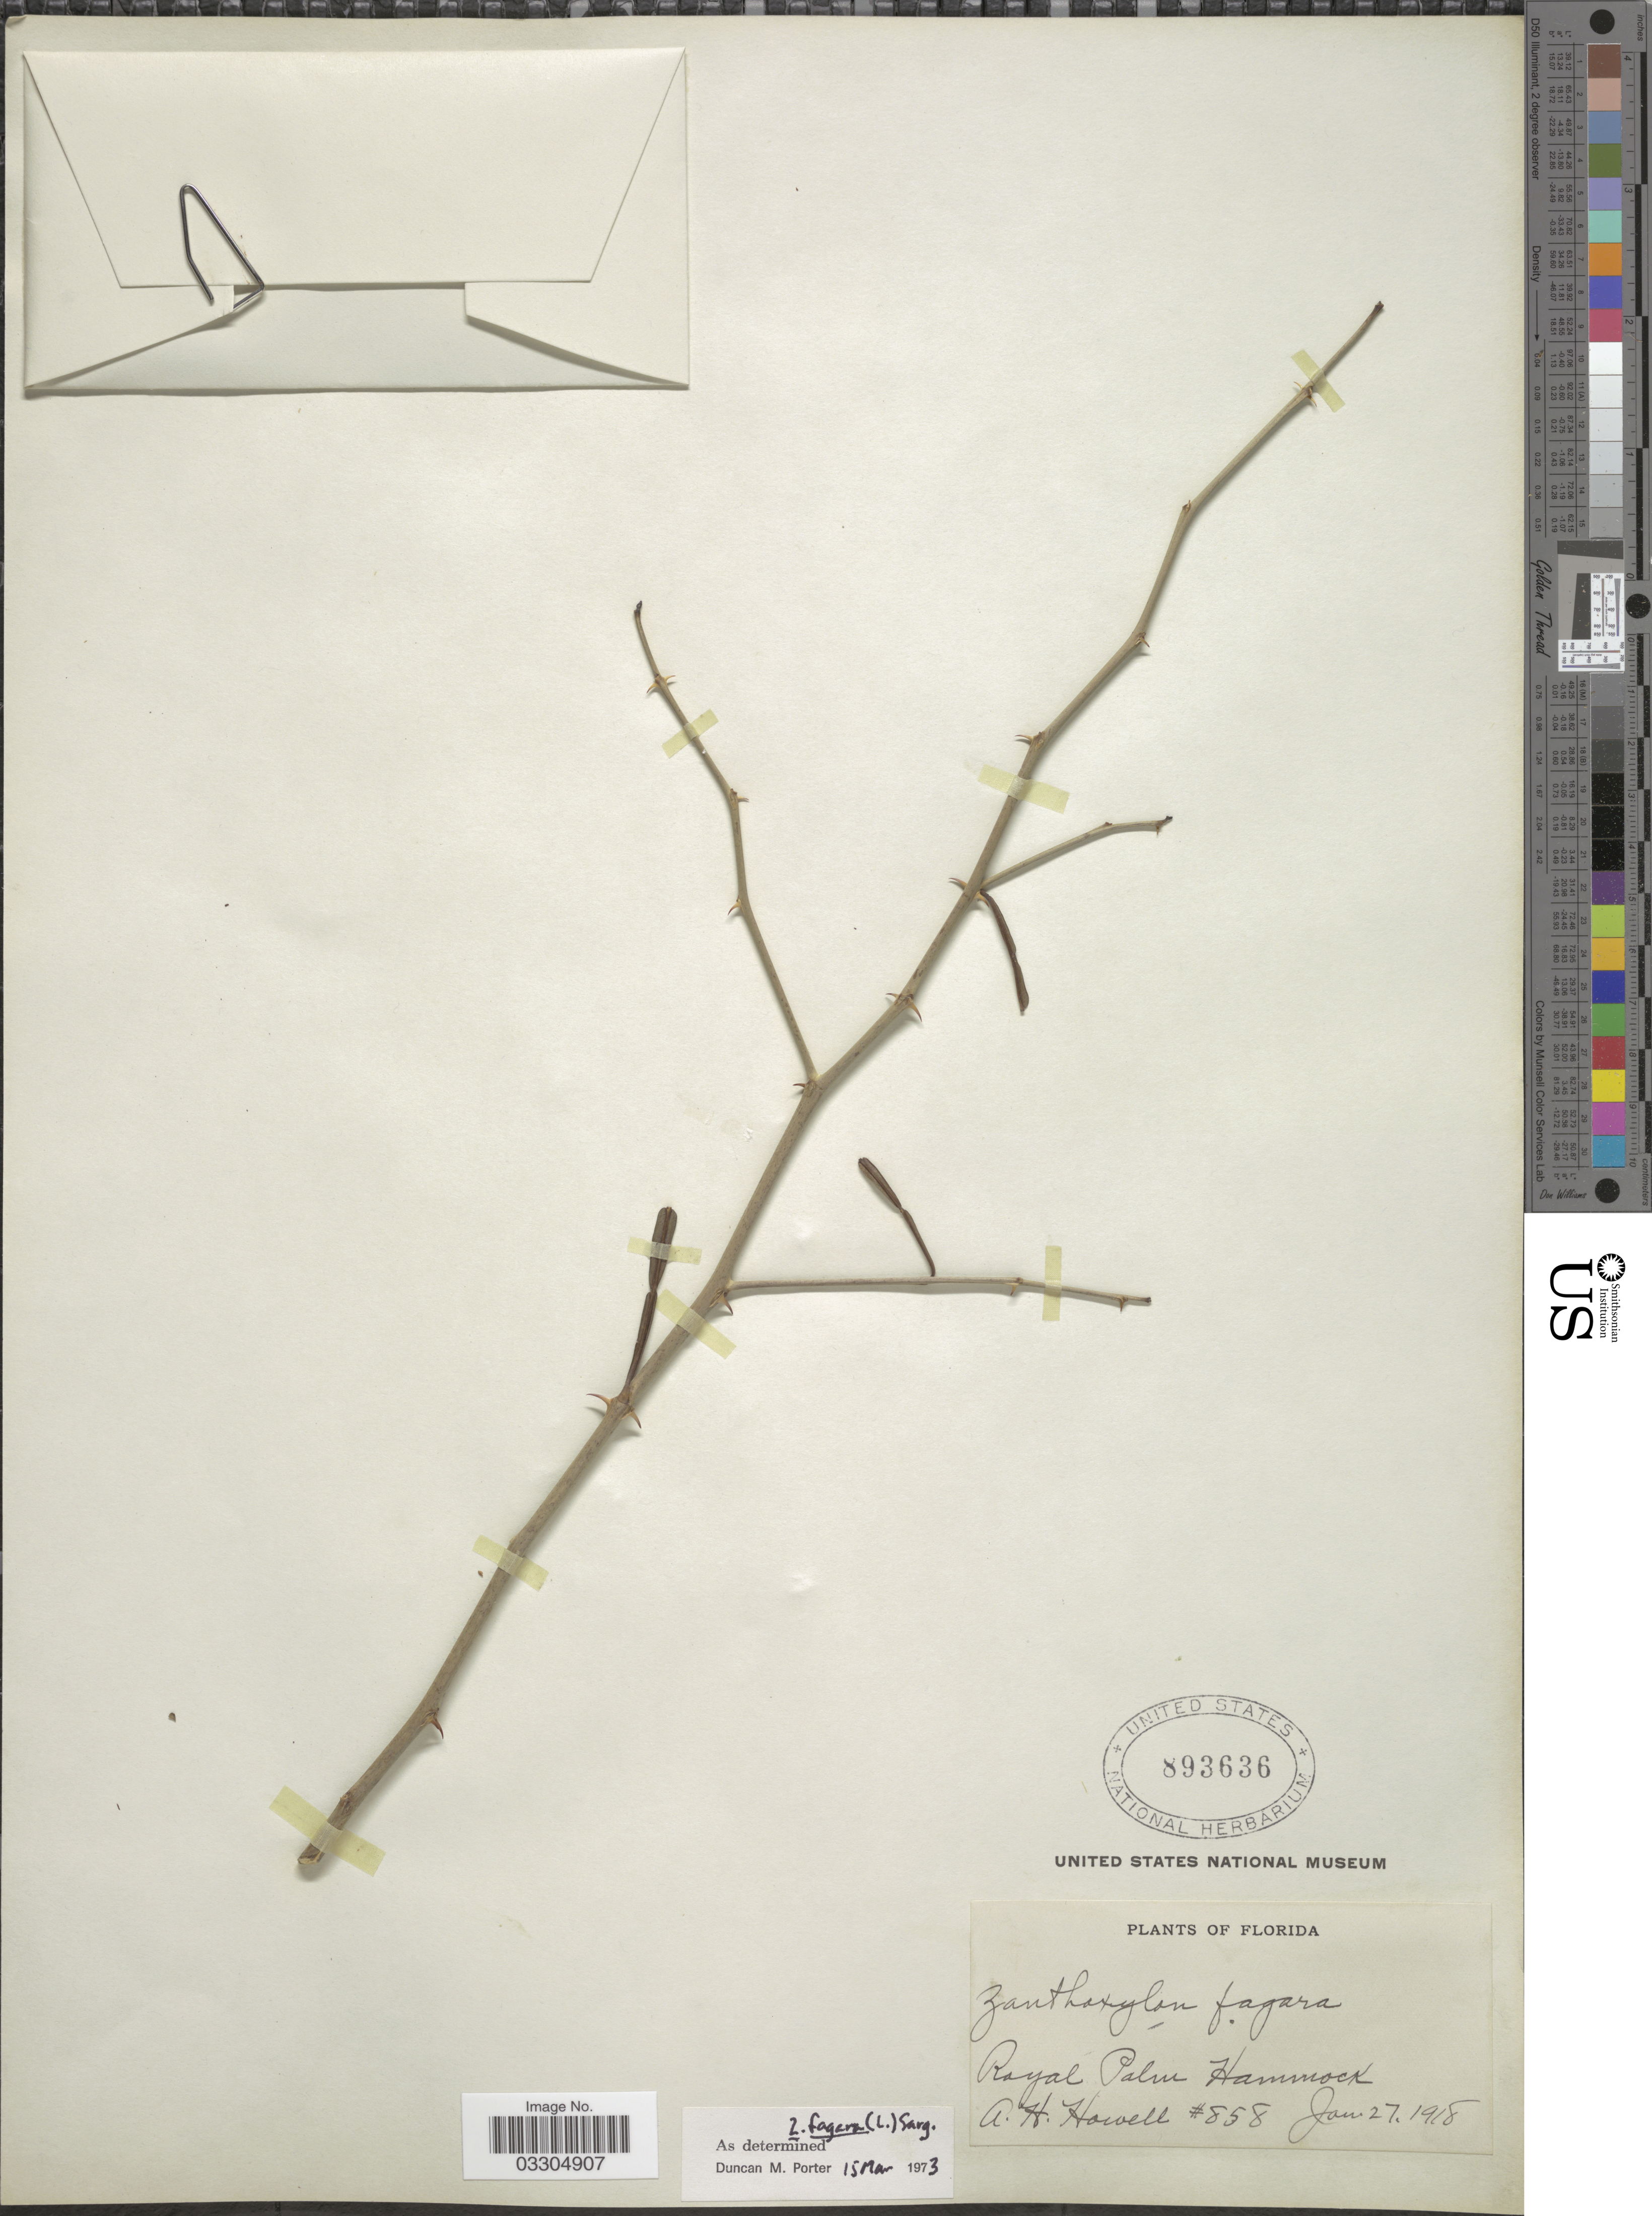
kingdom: Plantae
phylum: Tracheophyta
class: Magnoliopsida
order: Sapindales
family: Rutaceae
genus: Zanthoxylum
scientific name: Zanthoxylum fagara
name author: (L.) Sarg.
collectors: A. Howell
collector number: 858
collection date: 1918-01-27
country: United States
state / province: Florida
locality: Royal Palm Hammock.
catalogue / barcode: US 893636